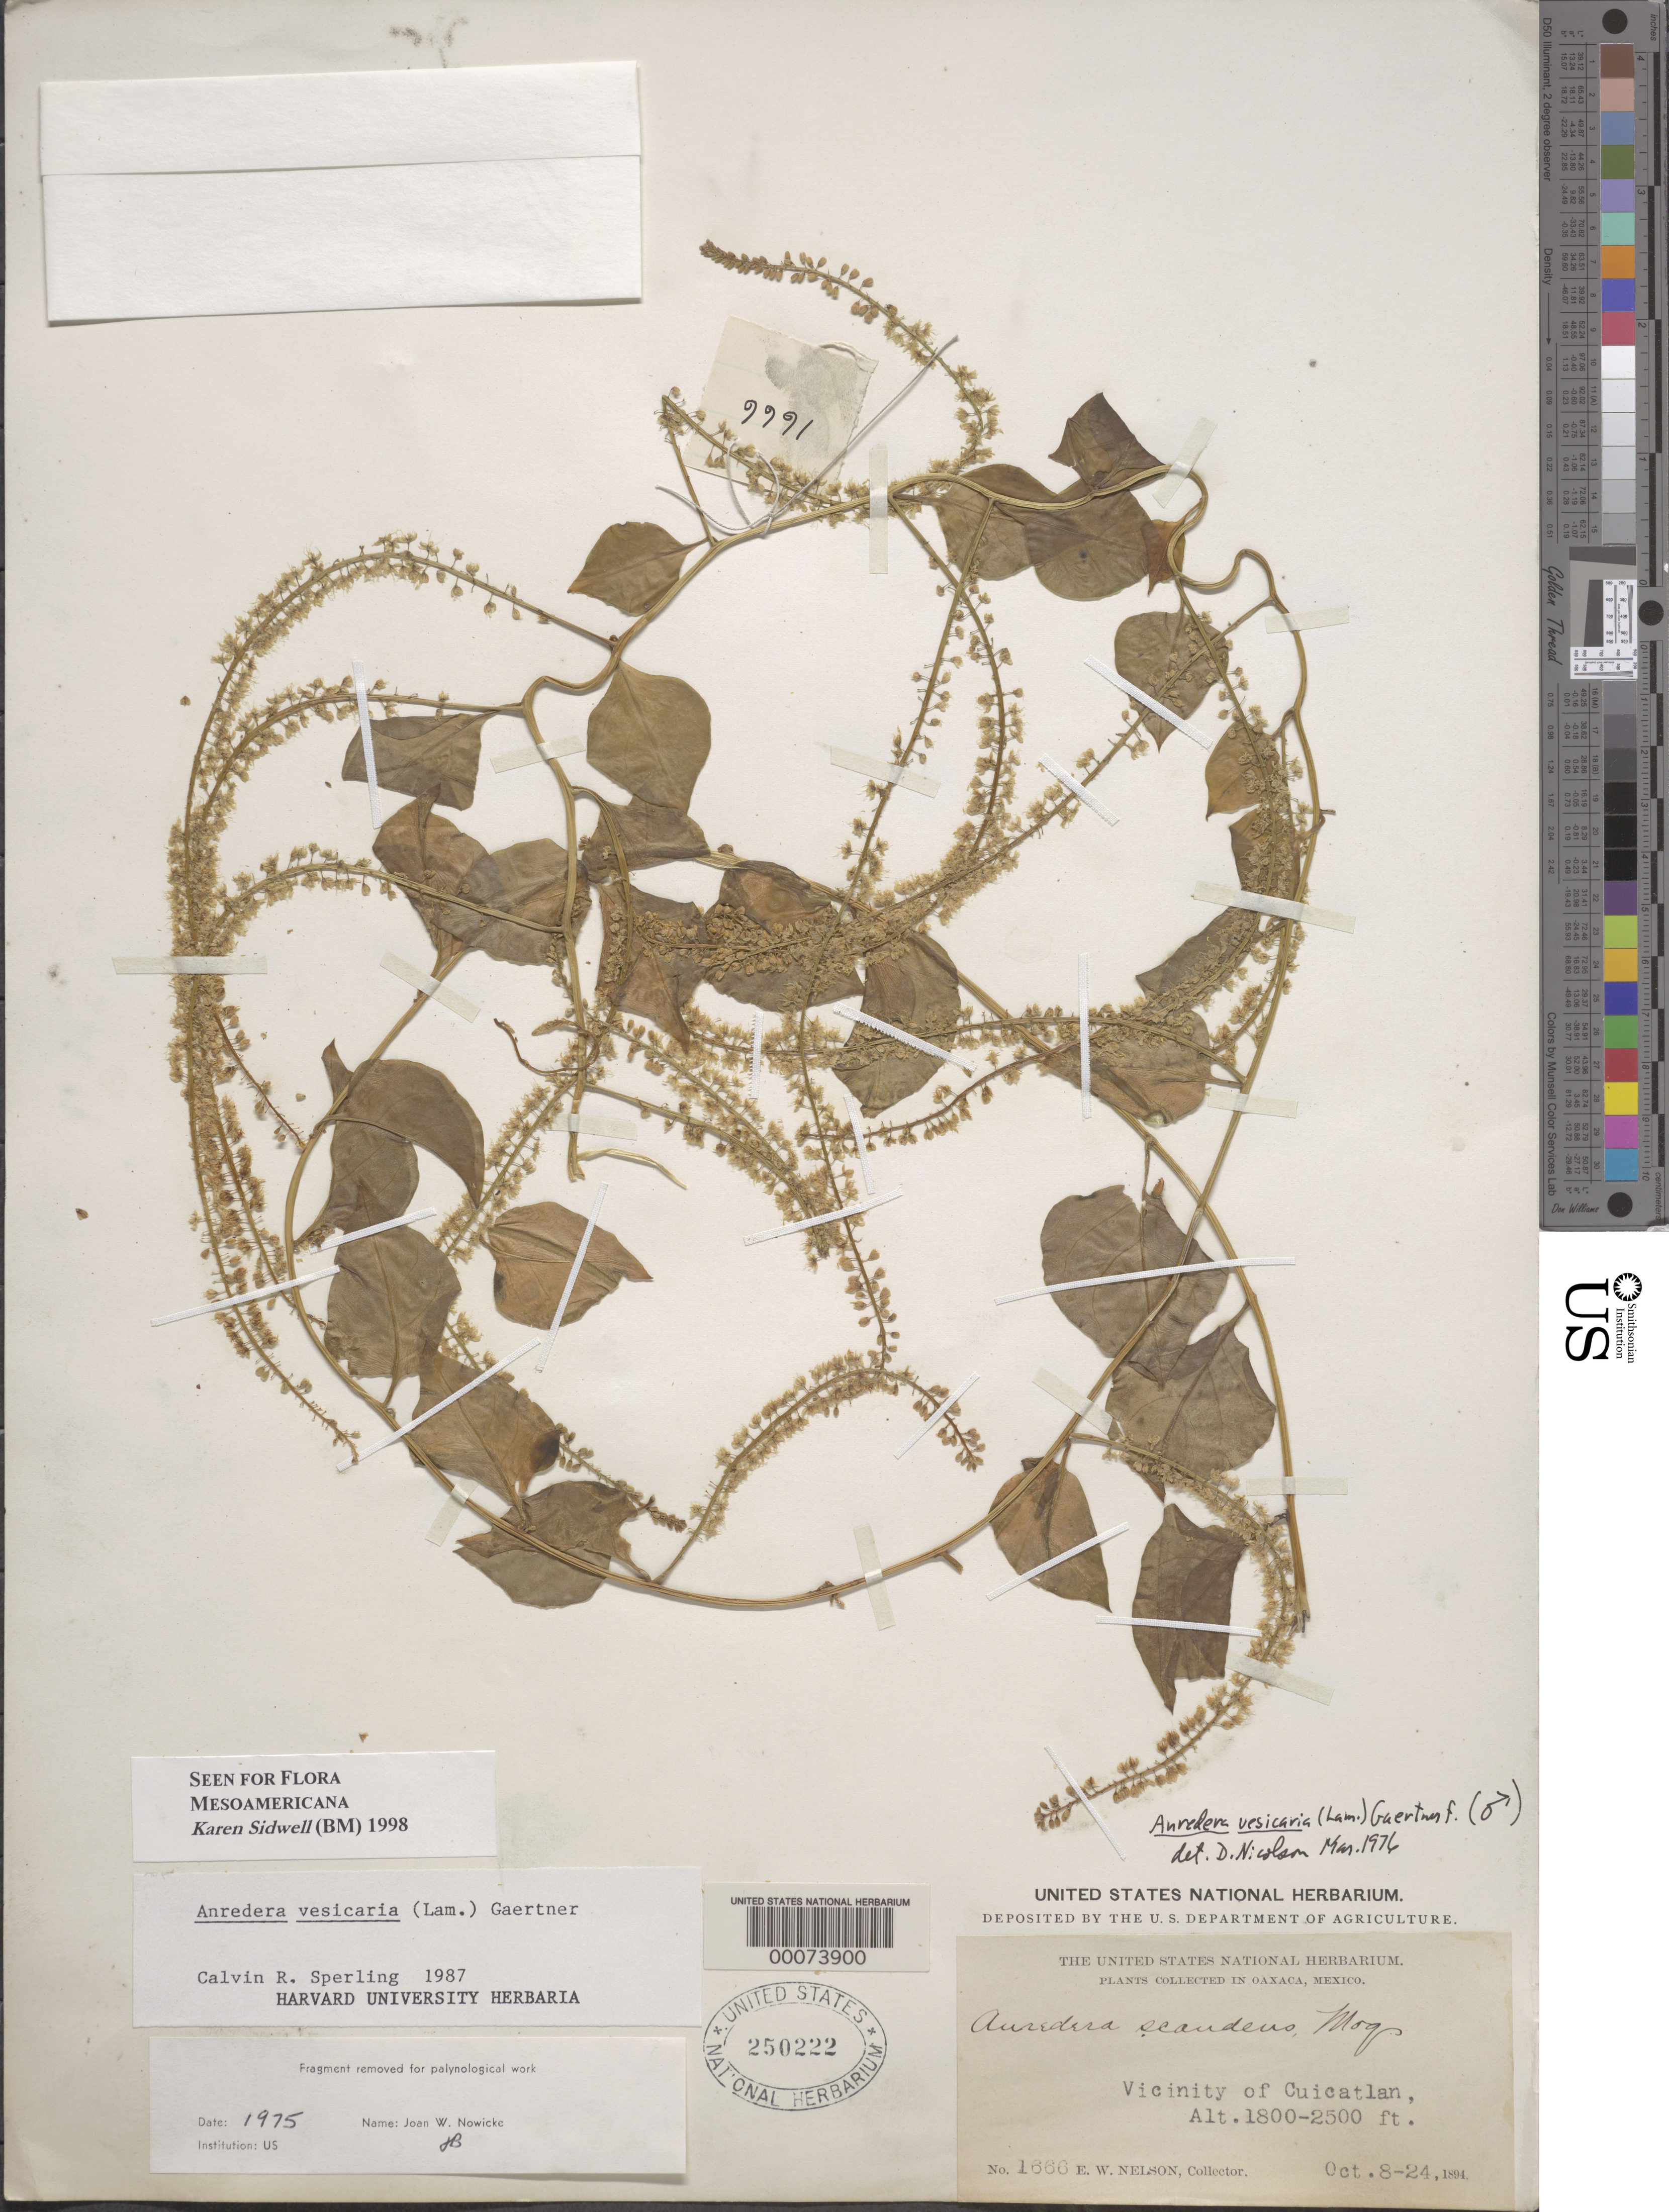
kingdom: Plantae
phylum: Tracheophyta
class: Magnoliopsida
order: Caryophyllales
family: Basellaceae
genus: Anredera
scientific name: Anredera vesicaria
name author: (Lam.) C.F. Gaertn.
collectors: E. W. Nelson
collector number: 1666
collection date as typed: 08 Oct 1894 to 24 Oct 1894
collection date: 1894-10-08/1894-10-24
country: Mexico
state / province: Oaxaca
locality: Vicinity of cuicatlan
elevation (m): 549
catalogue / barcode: US 250222